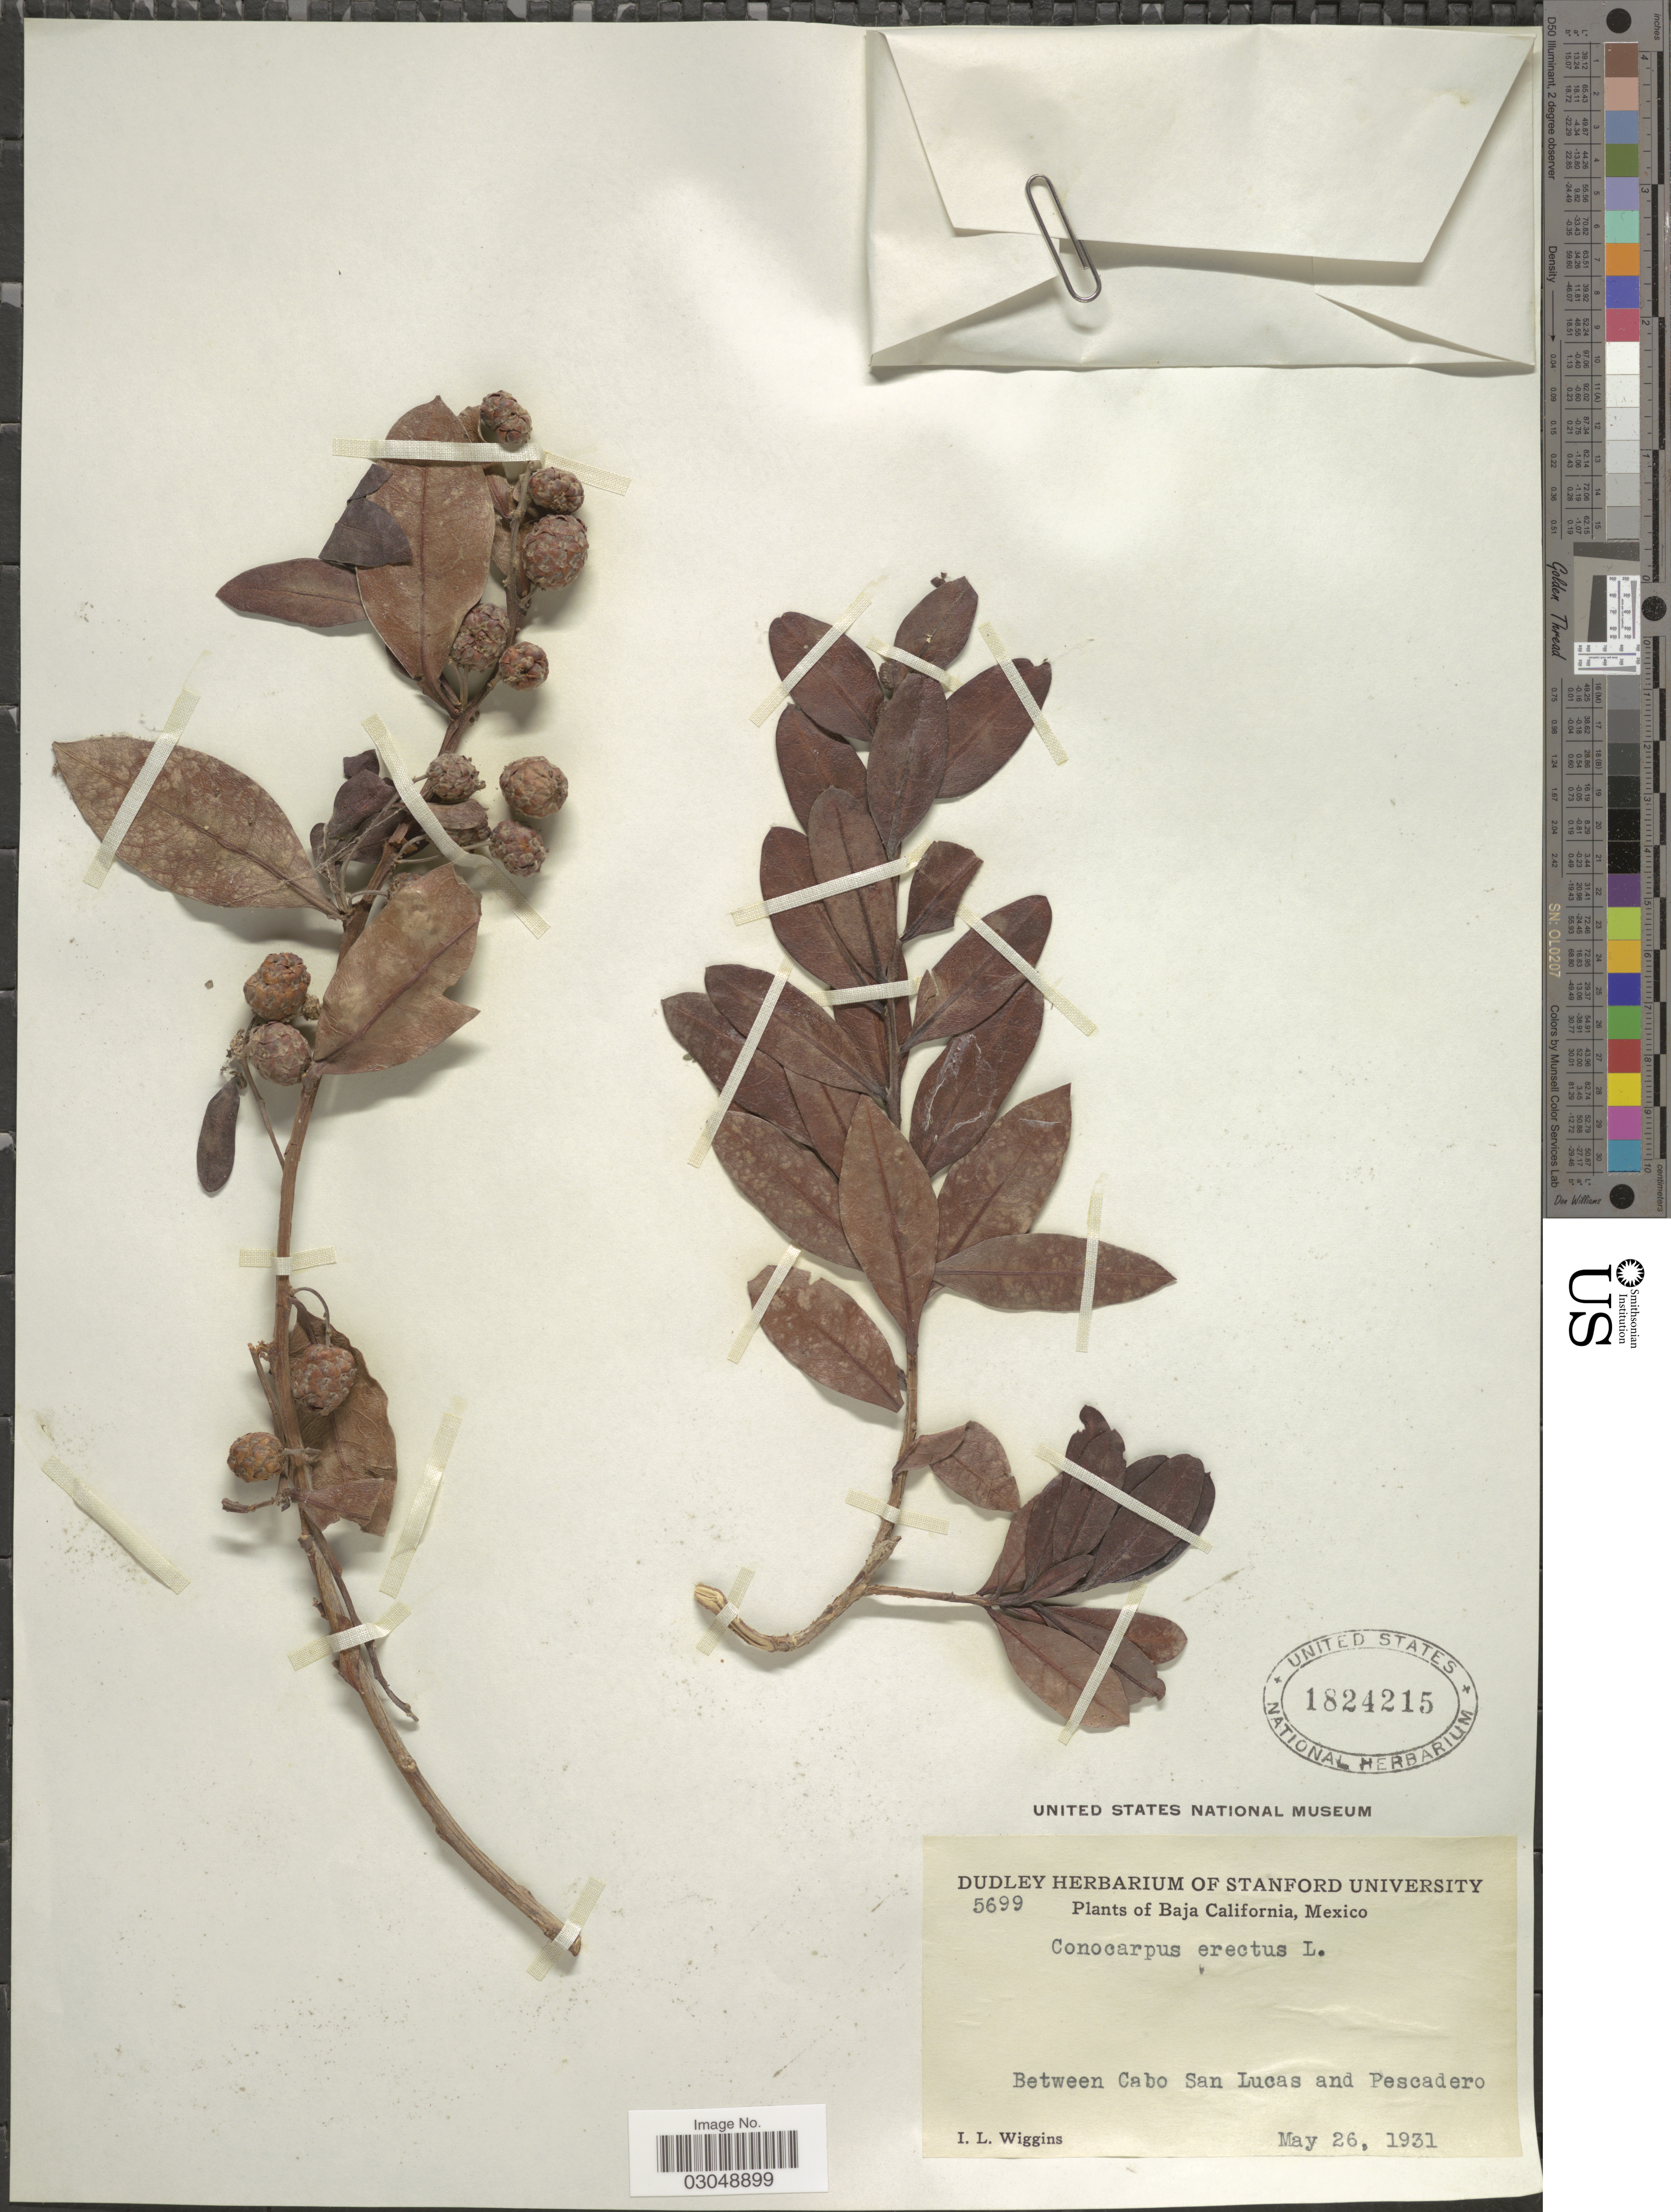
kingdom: Plantae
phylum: Tracheophyta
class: Magnoliopsida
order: Myrtales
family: Combretaceae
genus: Conocarpus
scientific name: Conocarpus erectus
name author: L.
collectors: I. L. Wiggins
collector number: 5699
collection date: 1931-05-26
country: Mexico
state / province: Baja California Sur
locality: Between Cabo San Lucas and Pescadero.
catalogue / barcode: US 1824215